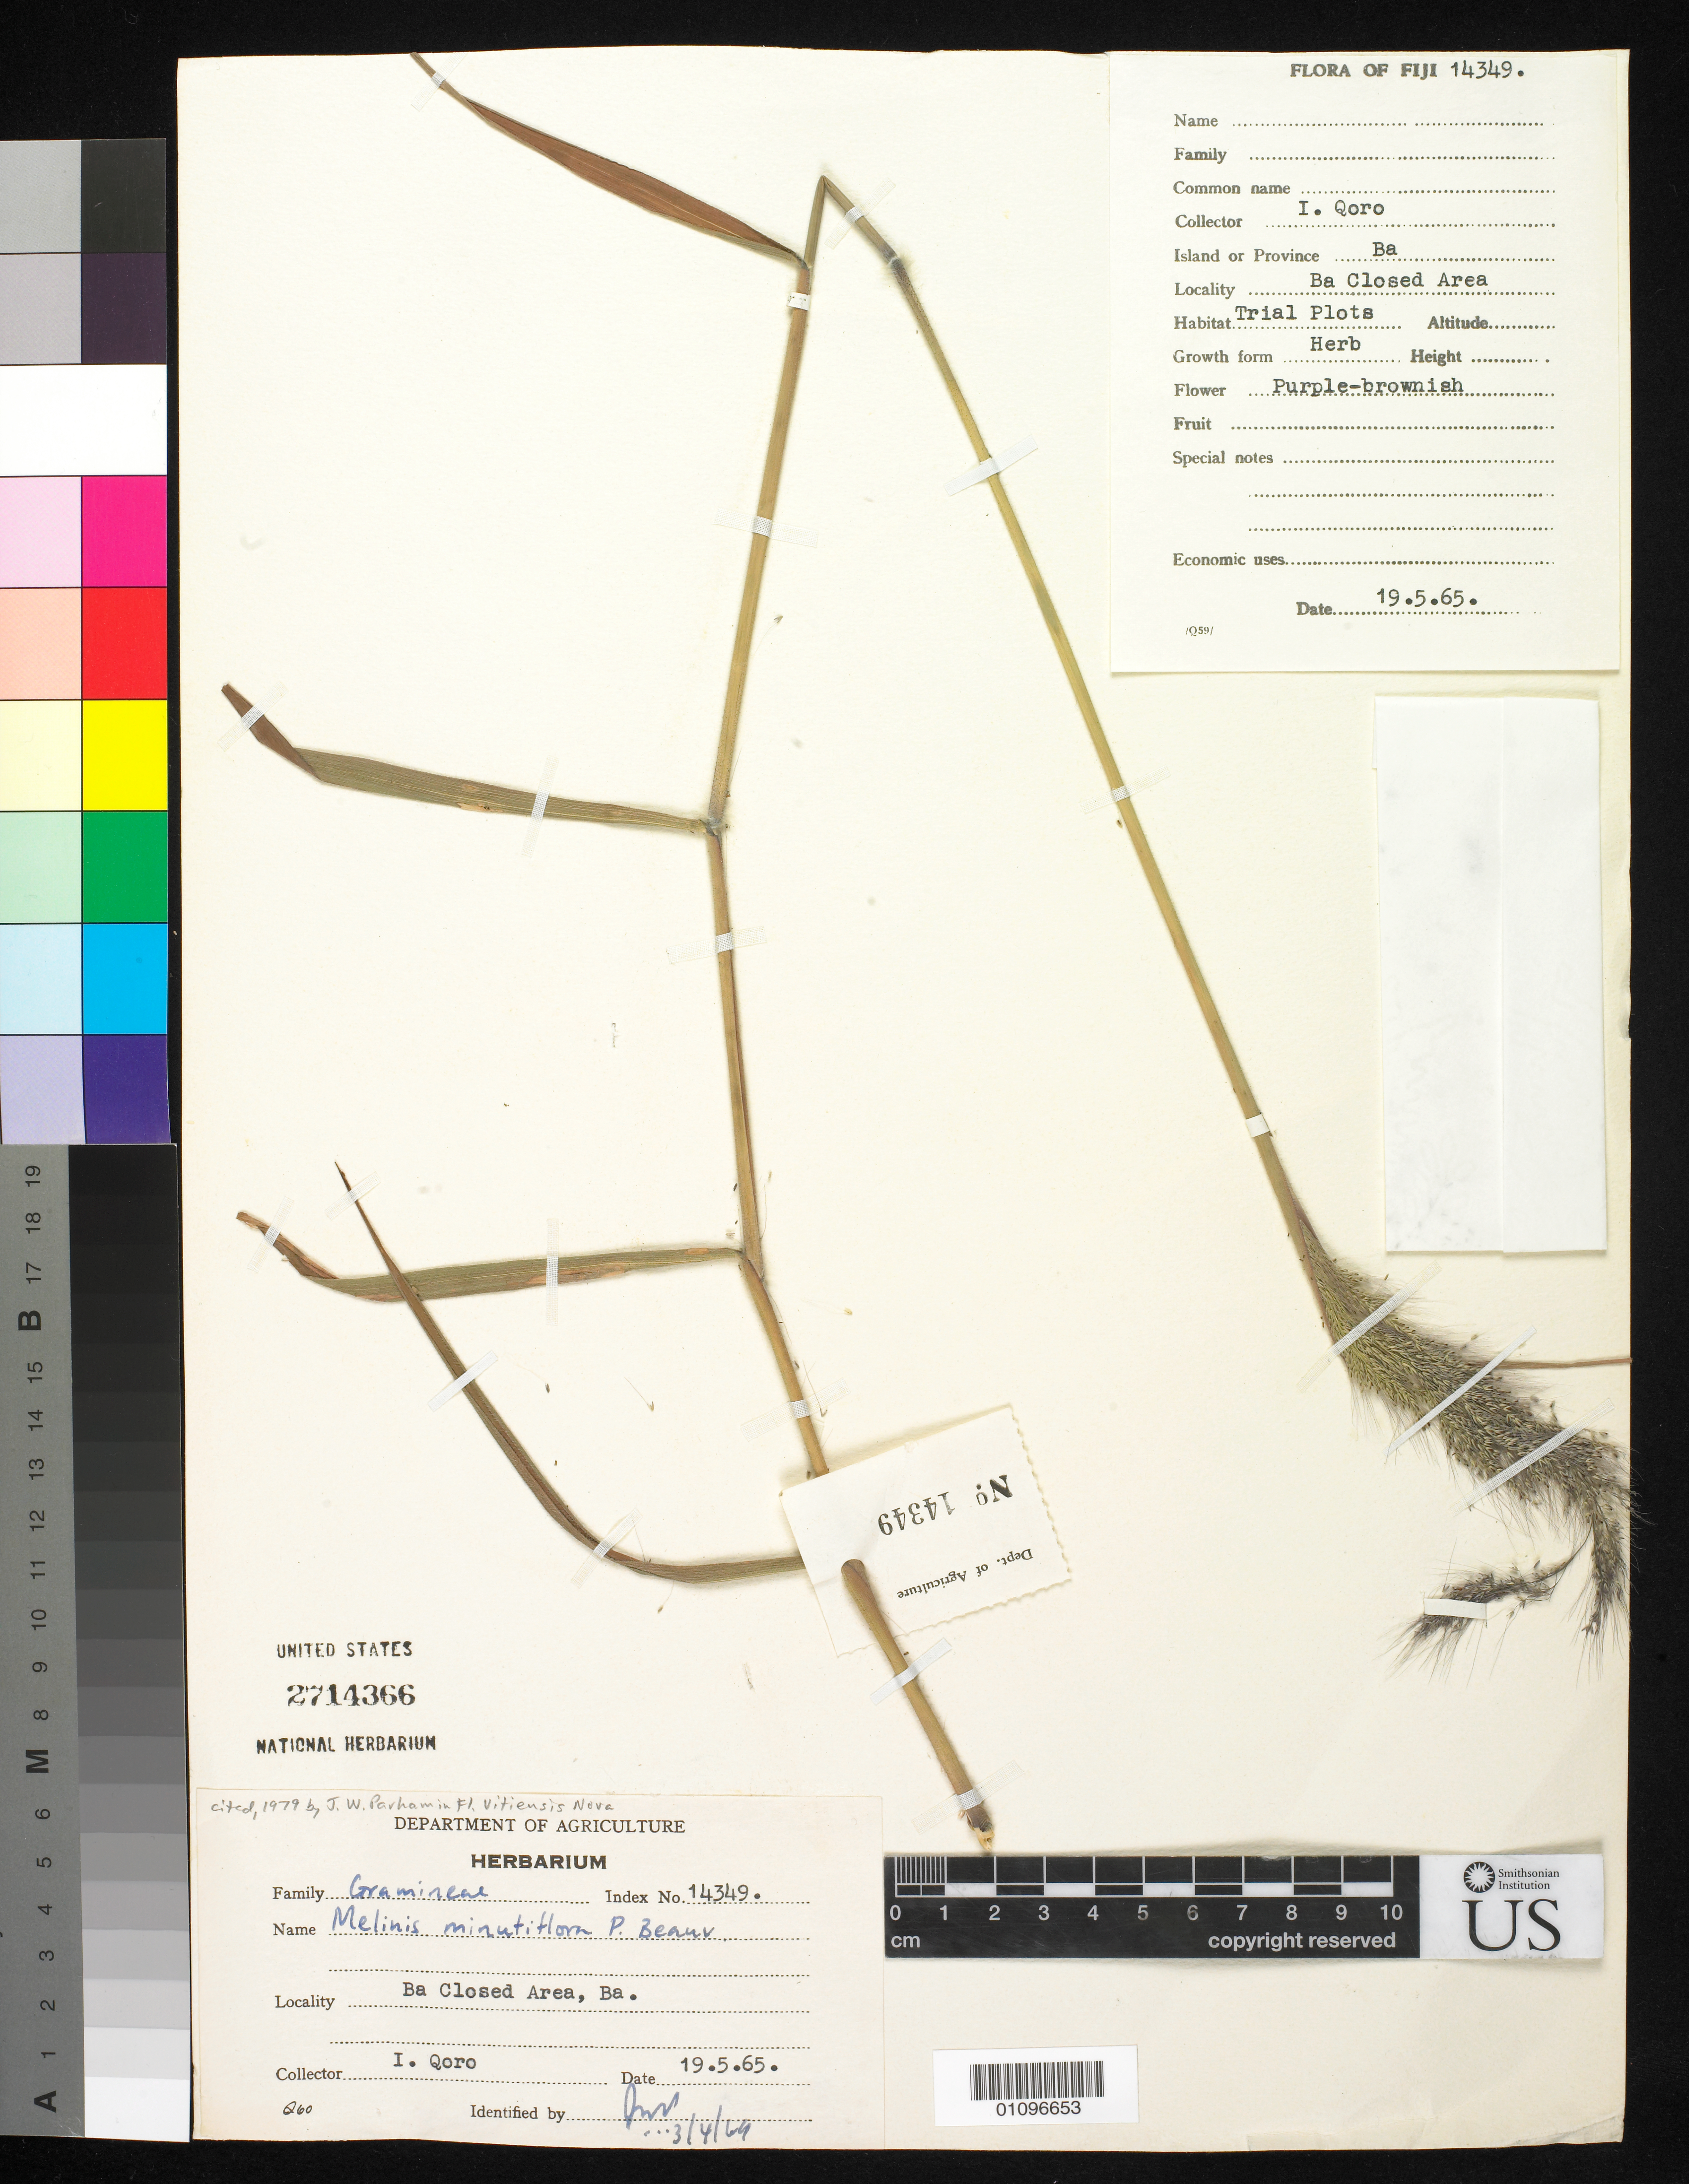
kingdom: Plantae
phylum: Tracheophyta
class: Liliopsida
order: Poales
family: Poaceae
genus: Melinis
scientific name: Melinis minutiflora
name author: P. Beauv.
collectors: I. Qoro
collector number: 14349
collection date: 1965-05-19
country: Fiji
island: Viti Levu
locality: Ba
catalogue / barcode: US 2714366